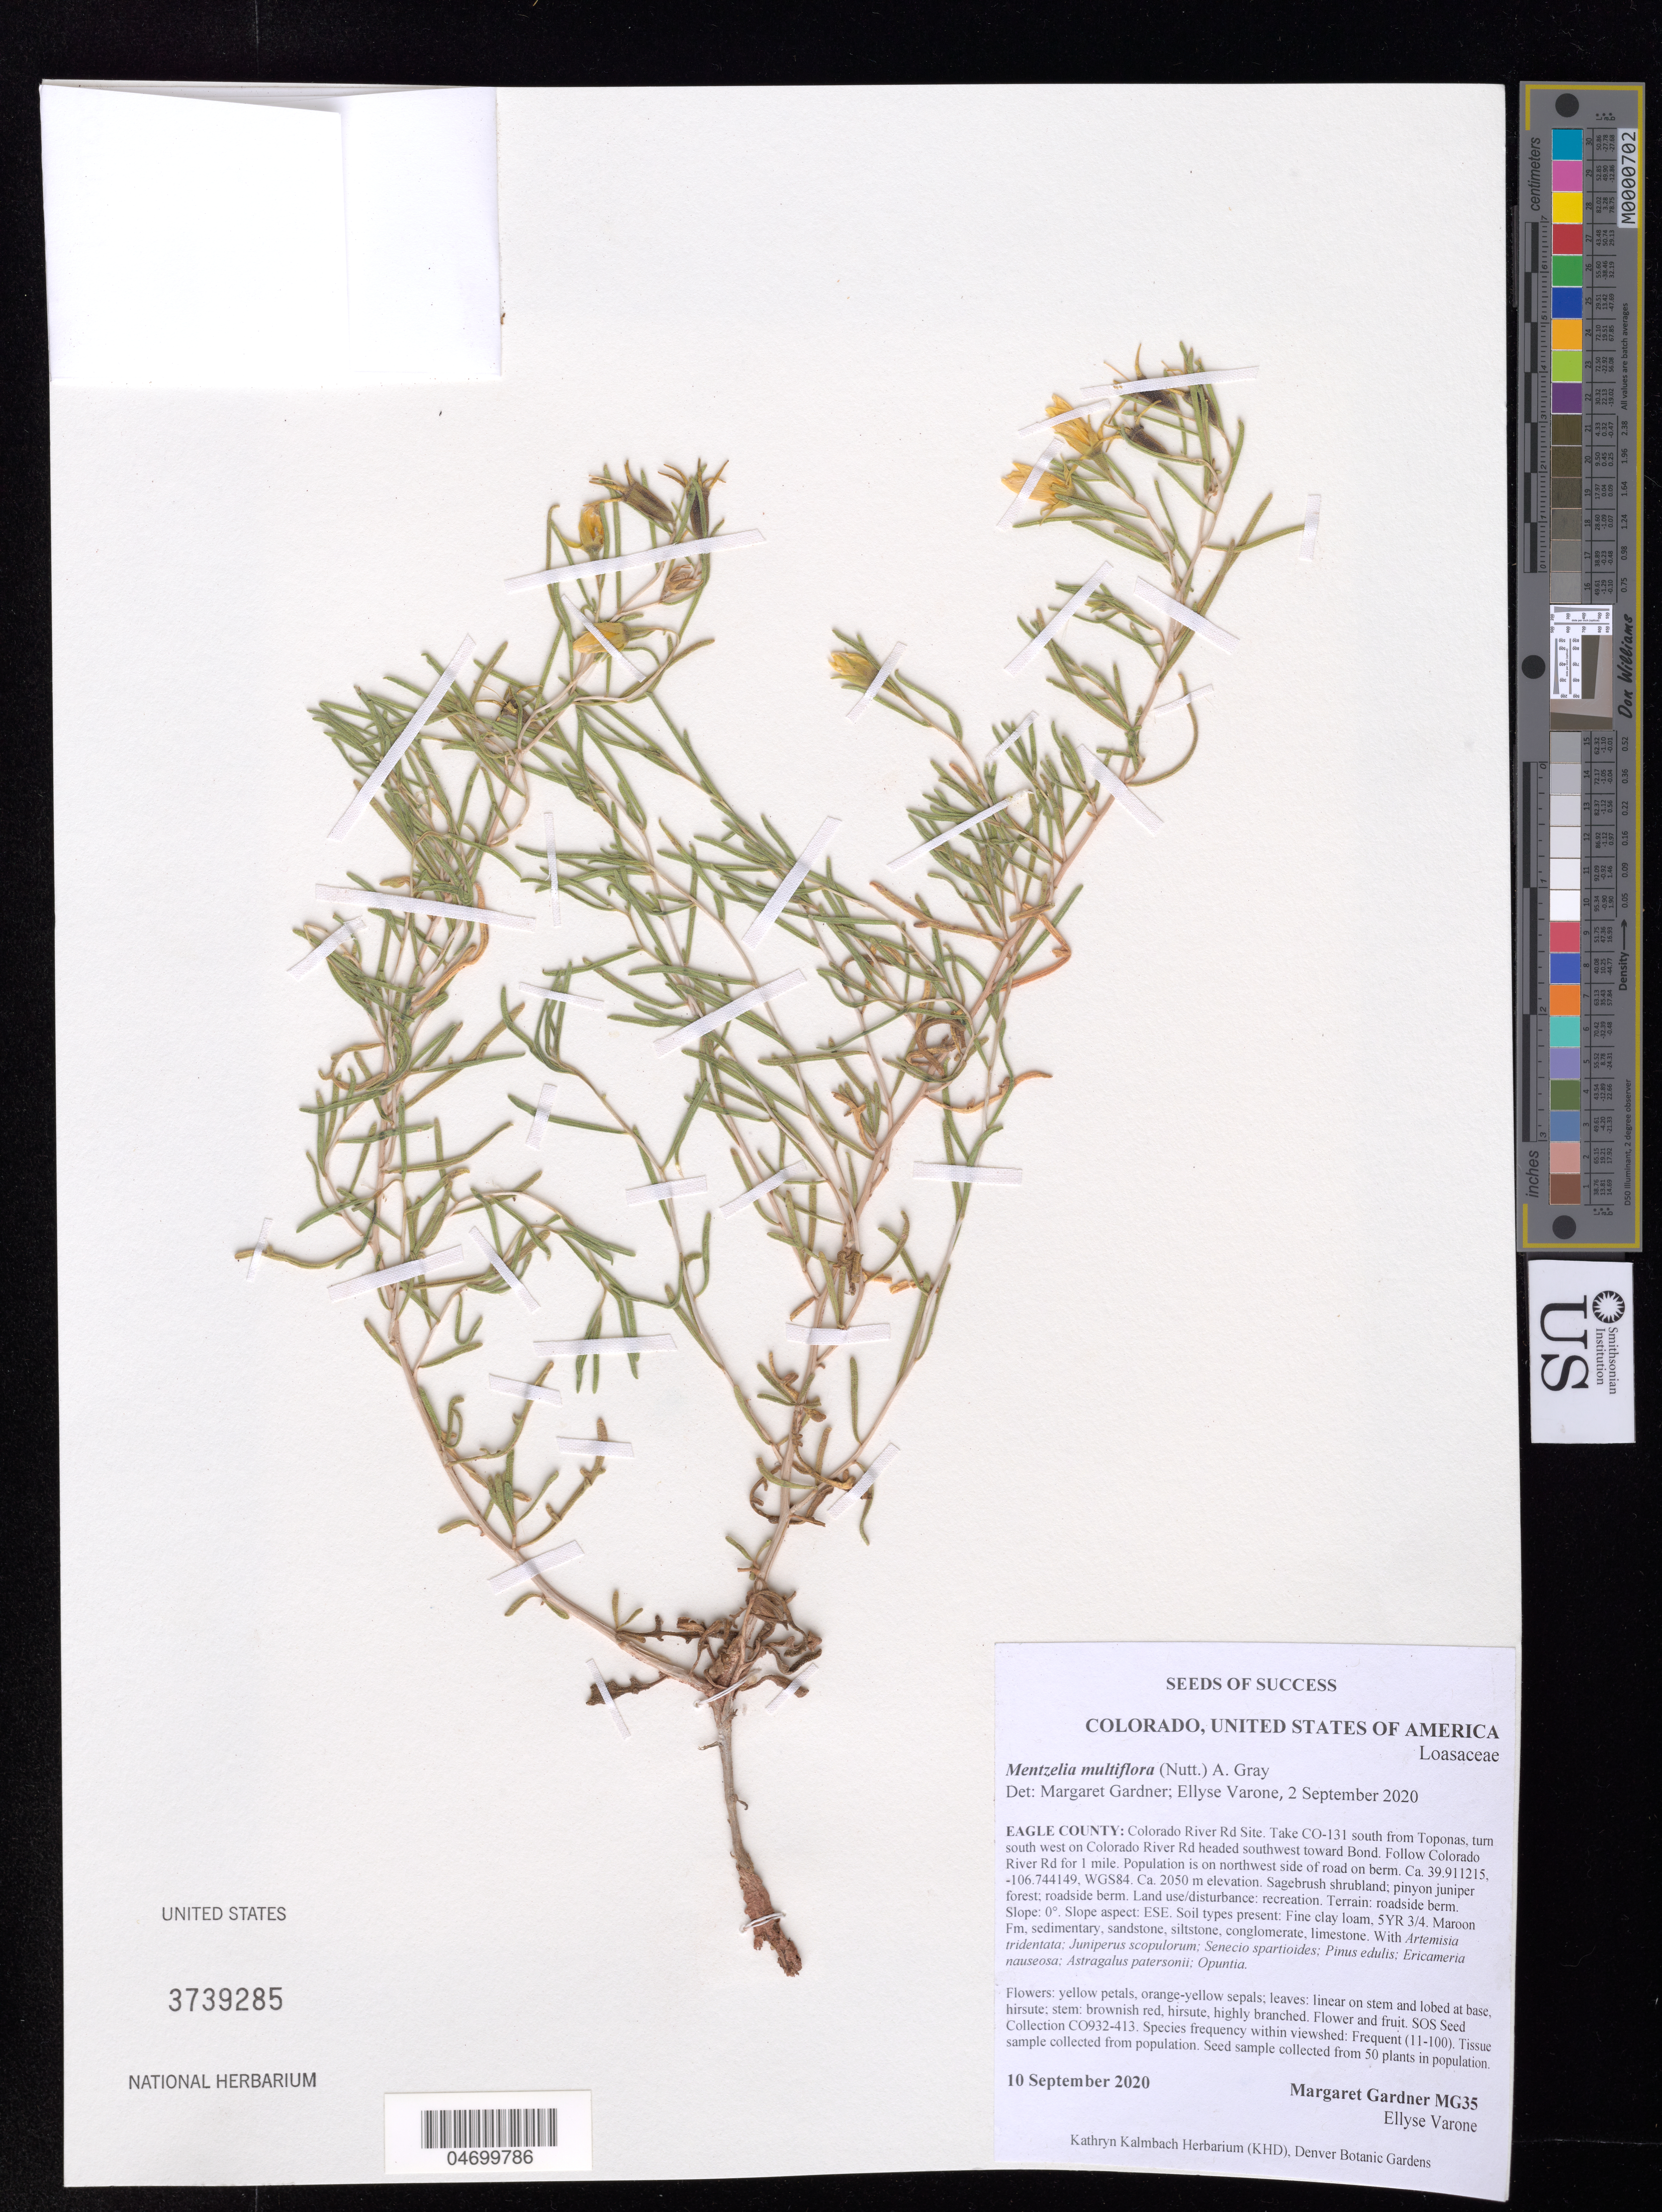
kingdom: Plantae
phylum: Tracheophyta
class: Magnoliopsida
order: Cornales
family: Loasaceae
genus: Mentzelia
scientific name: Mentzelia multiflora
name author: (Nutt.) A. Gray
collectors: M. Gardner & E. Varone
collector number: MG35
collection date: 2020-09-10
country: United States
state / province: Colorado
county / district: Eagle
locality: Colorado River Rd. Site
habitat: Sagebrush shrubland; pinyon juniper forest. Fine clay loam.With Artemisia tridentata, Pinus edulis, Ericameria nauseosa, etc.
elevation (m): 2050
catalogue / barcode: US 3739285